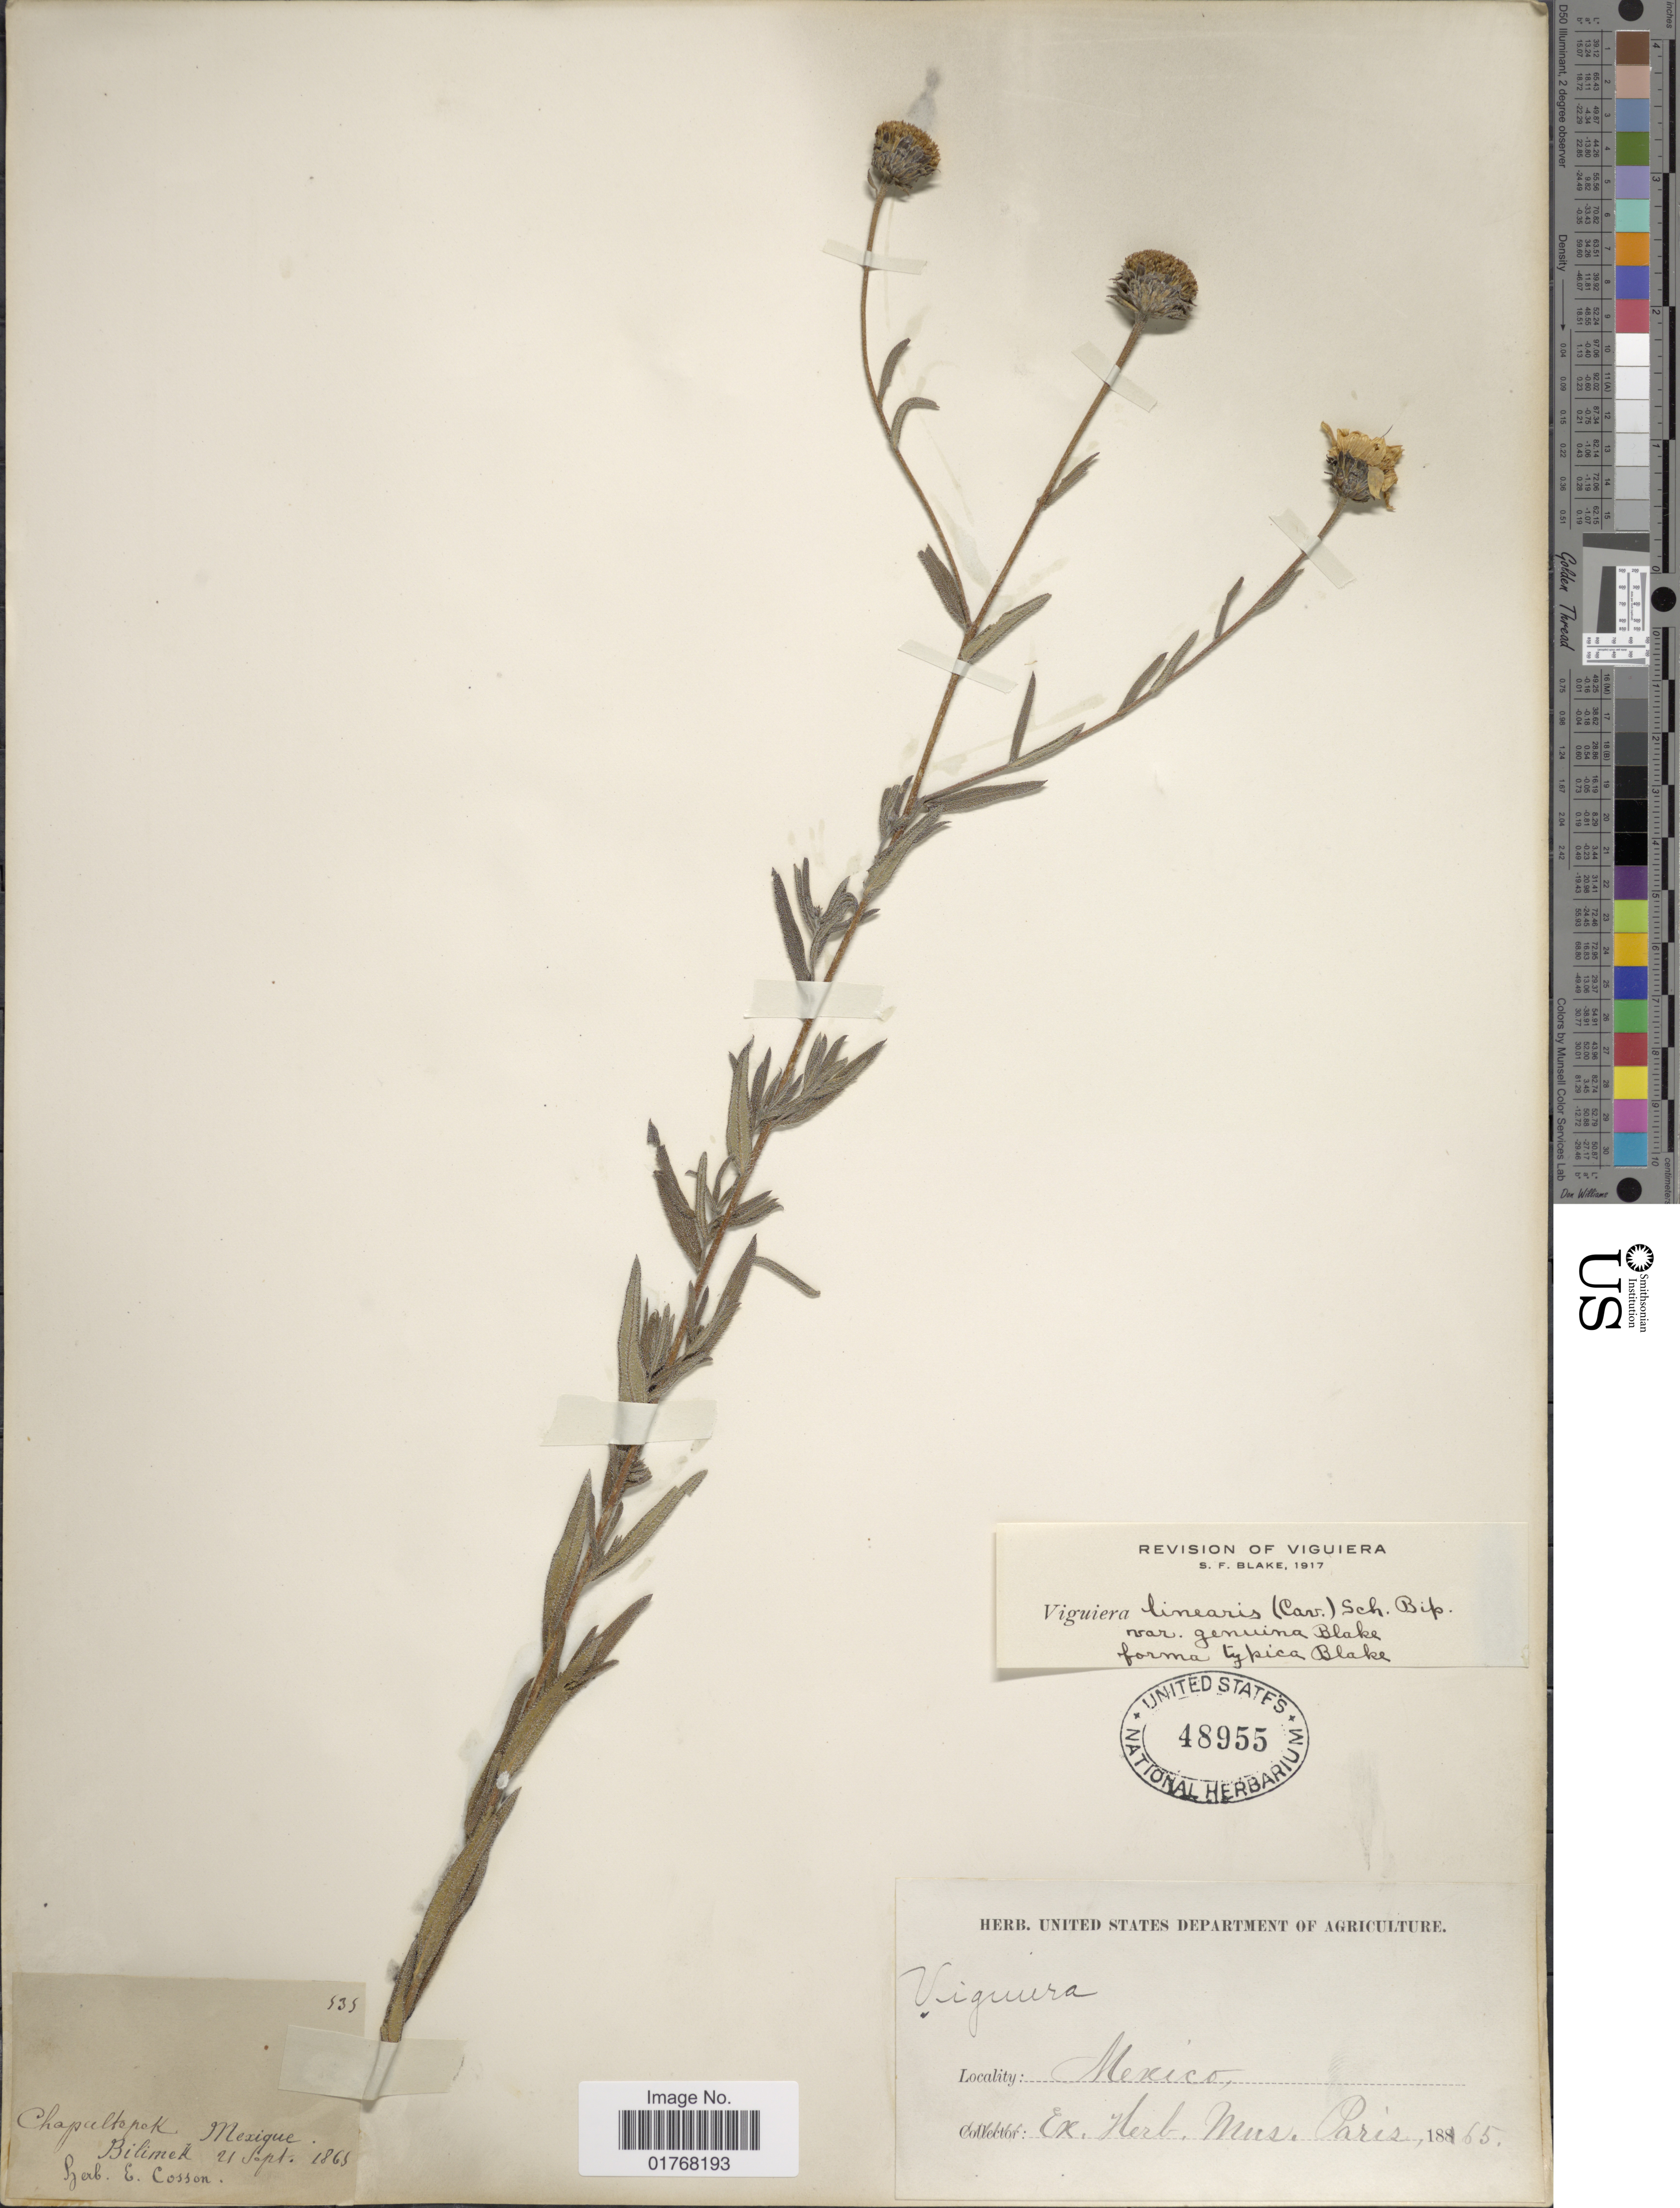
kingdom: Plantae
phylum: Tracheophyta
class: Magnoliopsida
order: Asterales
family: Asteraceae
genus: Viguiera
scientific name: Viguiera linearis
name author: (Cav.) Sch. Bip.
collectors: -. Bilimek & ex herb. E. Cosson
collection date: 1865-09-21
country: Mexico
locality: Chapultopek, Bilimek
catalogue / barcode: US 48955